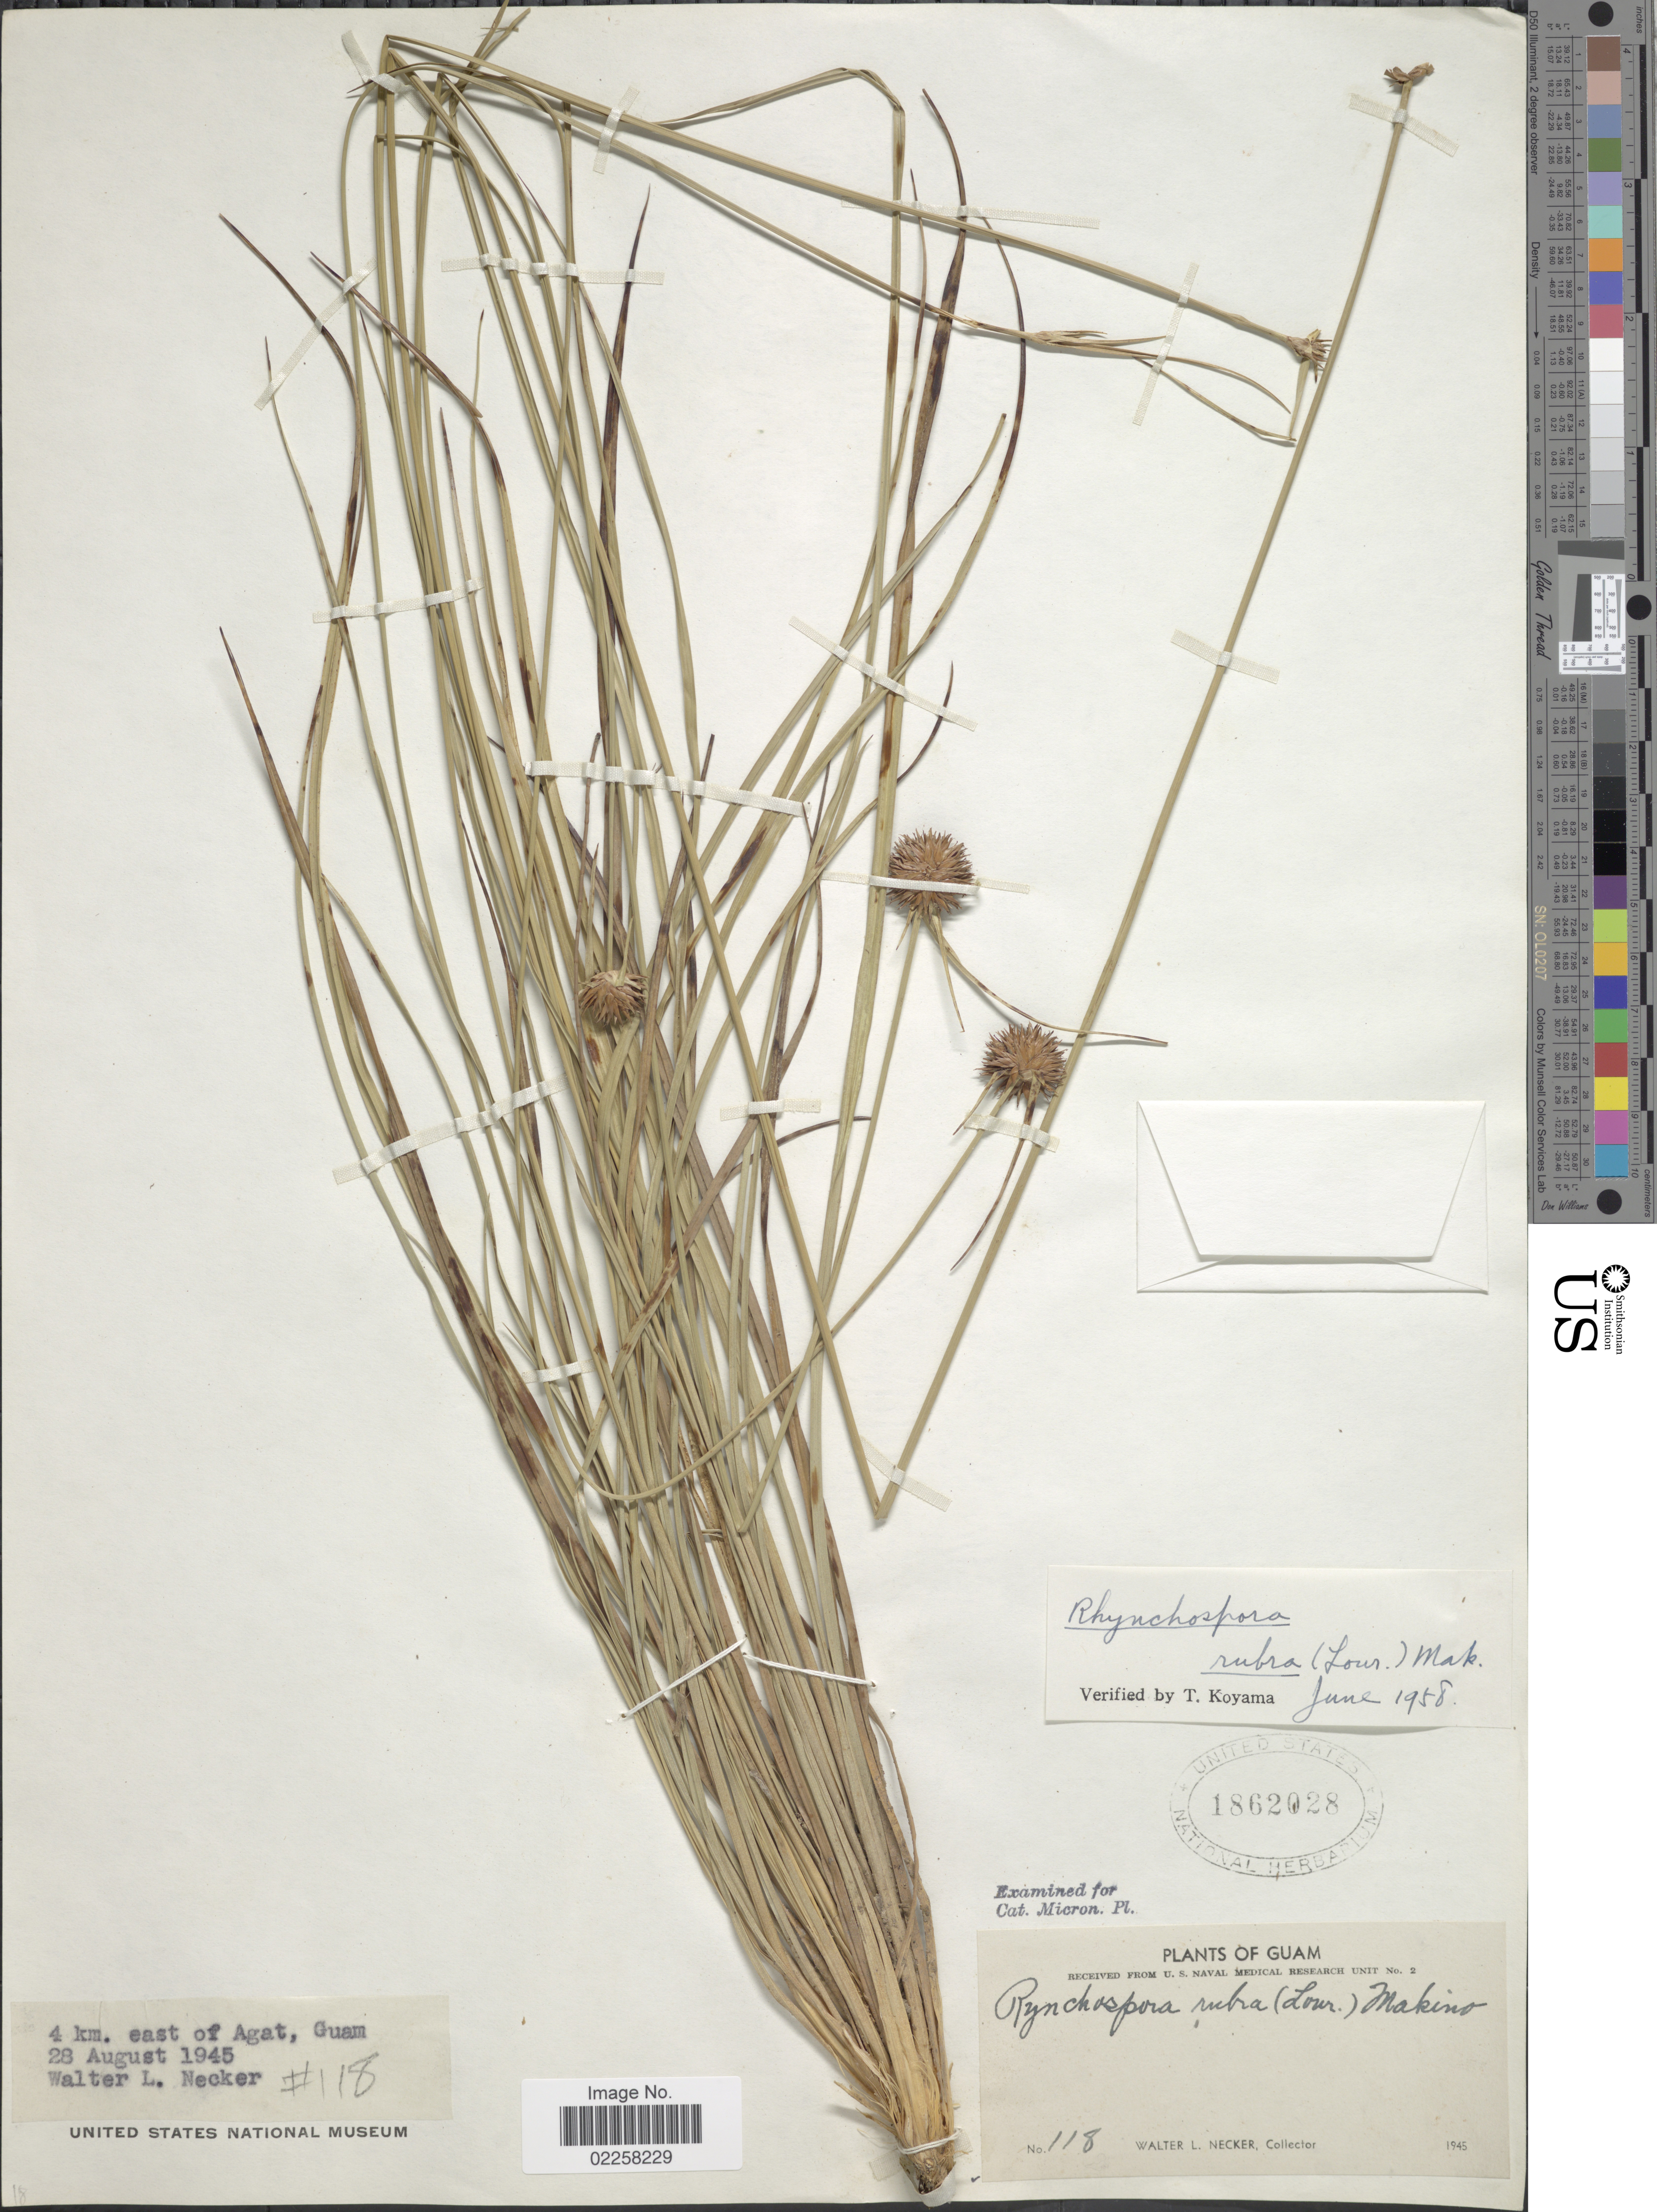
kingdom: Plantae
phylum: Tracheophyta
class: Liliopsida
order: Poales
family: Cyperaceae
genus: Rhynchospora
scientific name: Rhynchospora rubra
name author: (Lour.) Makino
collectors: W. L. Necker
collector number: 118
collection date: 1945-08-28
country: Guam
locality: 4 km. east of Agat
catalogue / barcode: US 1862028